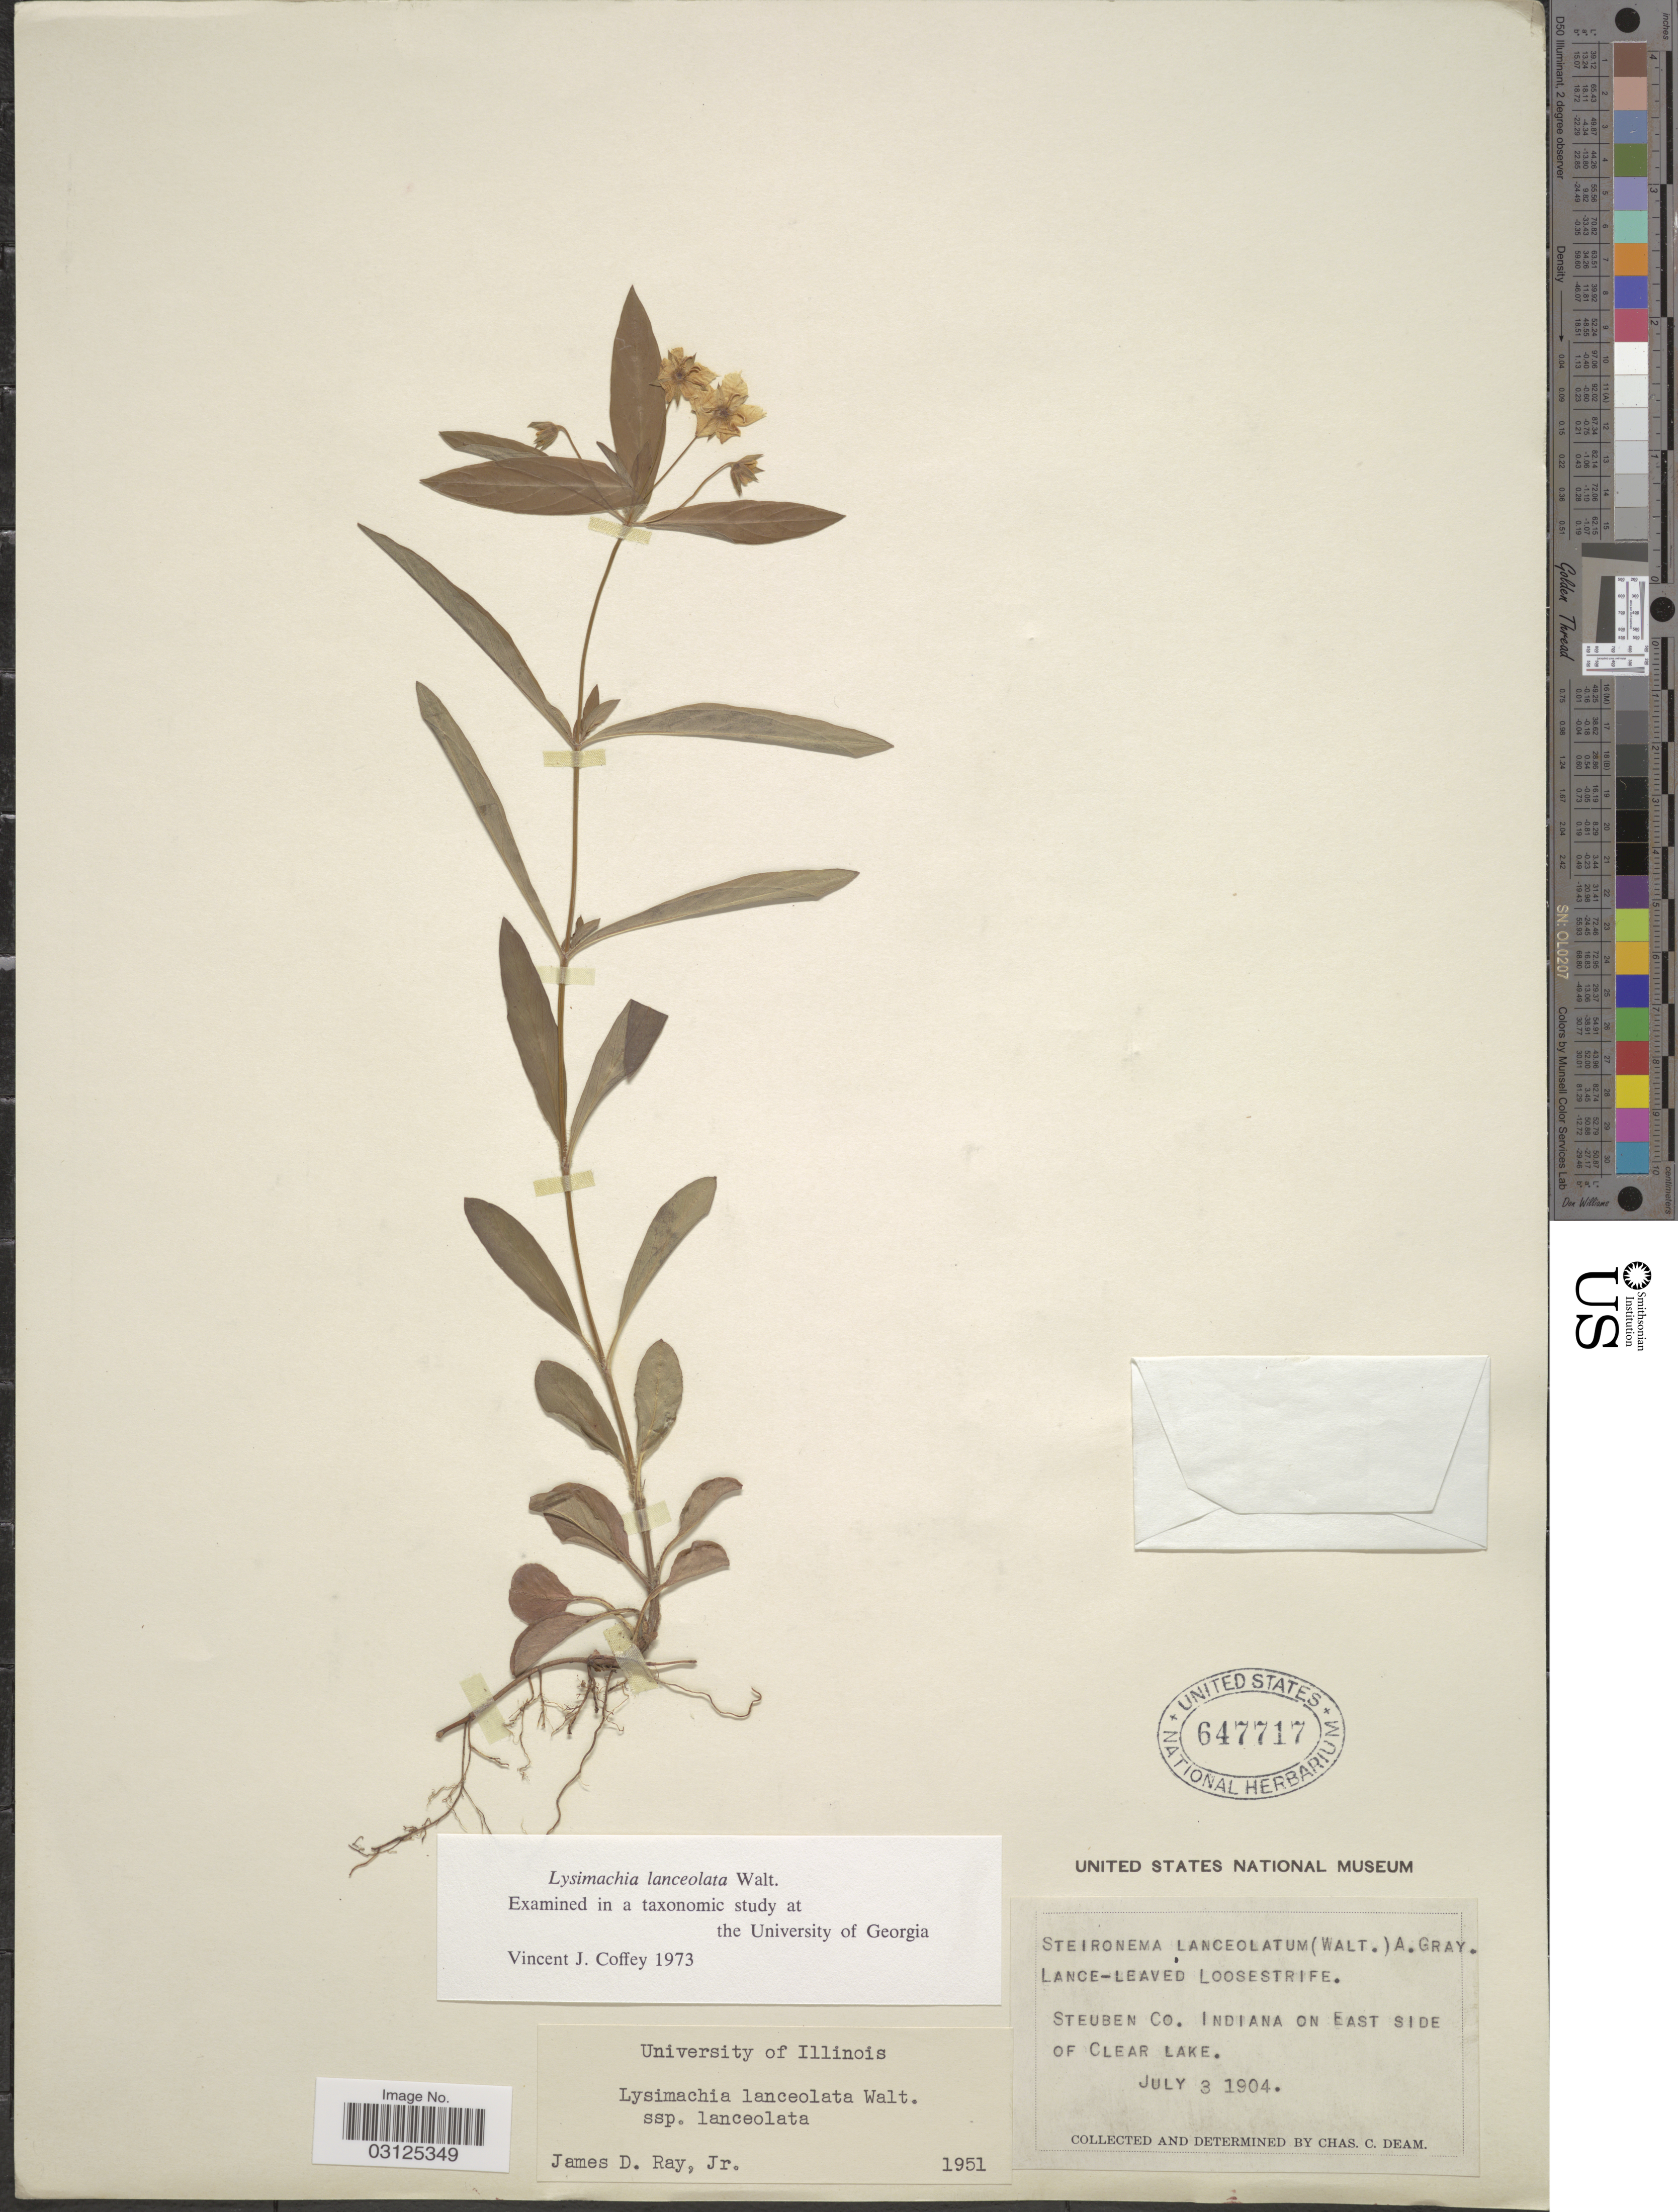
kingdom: Plantae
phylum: Tracheophyta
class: Magnoliopsida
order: Ericales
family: Primulaceae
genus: Lysimachia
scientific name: Lysimachia lanceolata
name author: Walter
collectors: C. C. Deam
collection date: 1904-07-03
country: United States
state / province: Indiana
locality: Steuben Co. Indiana on East Side of Clear Lake.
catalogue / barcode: US 647717